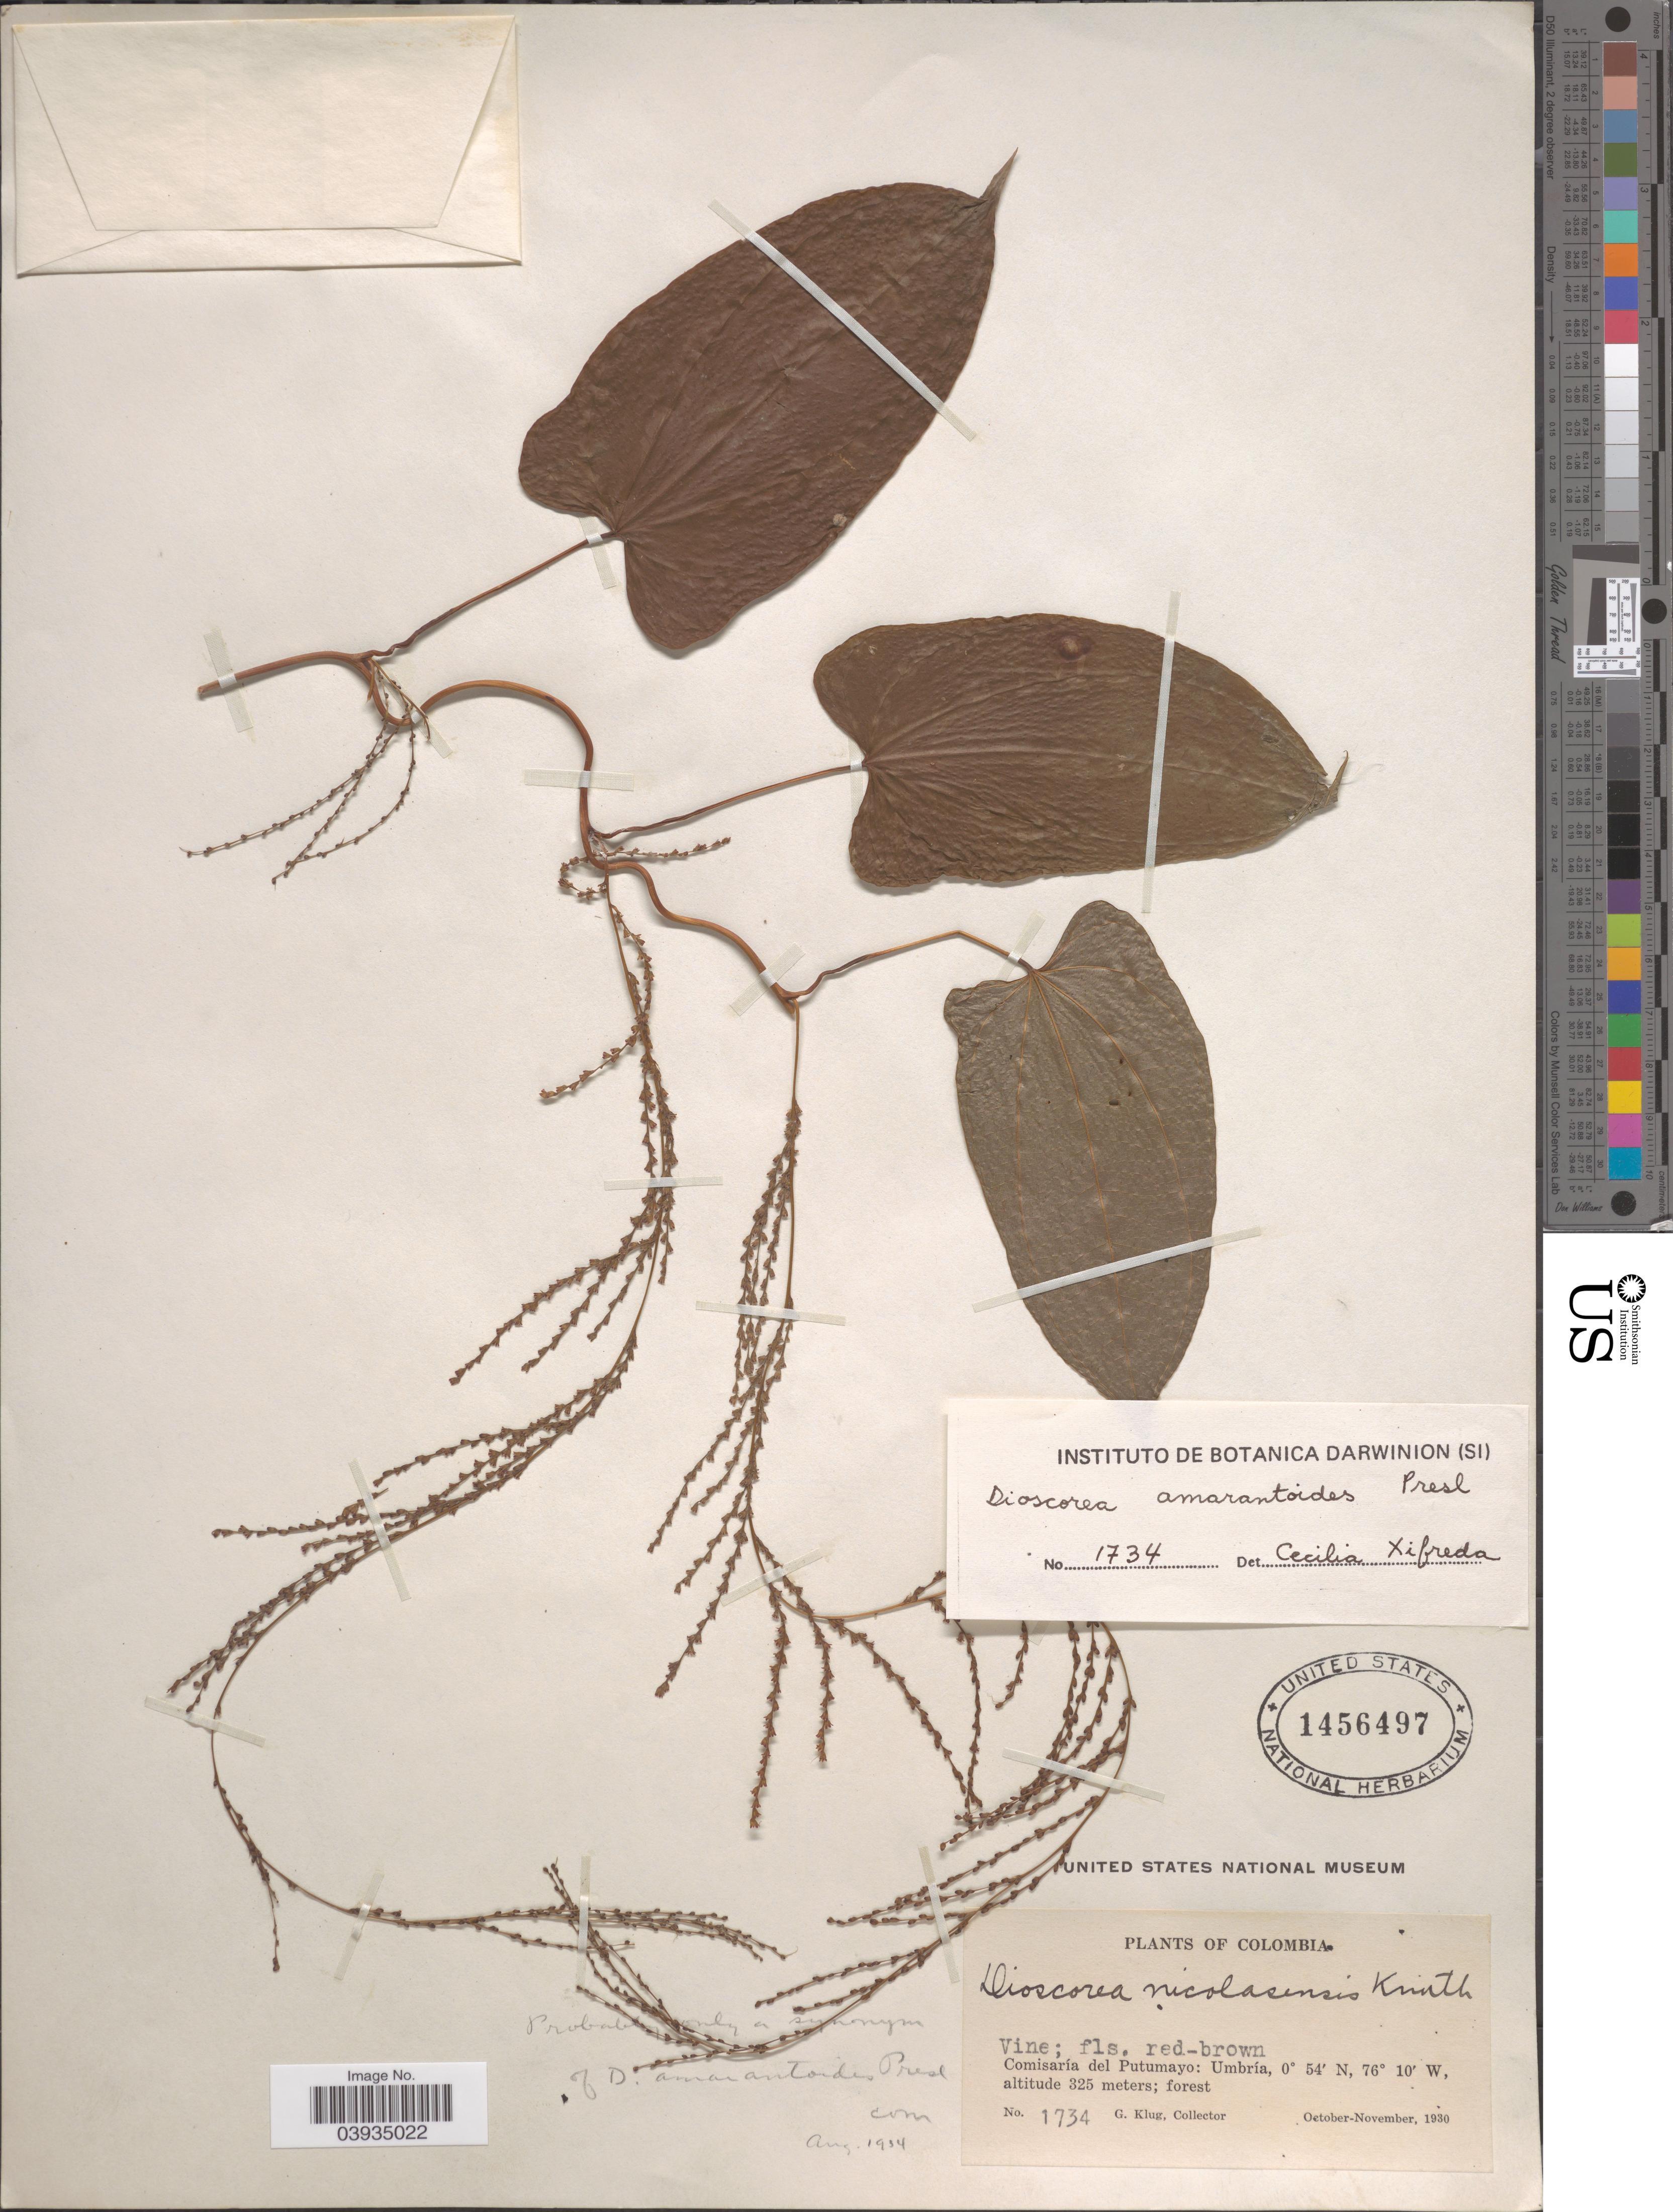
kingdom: Plantae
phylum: Tracheophyta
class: Liliopsida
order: Dioscoreales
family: Dioscoreaceae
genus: Dioscorea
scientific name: Dioscorea amaranthoides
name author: C. Presl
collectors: G. Klug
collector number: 1734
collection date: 1930-10/1930-11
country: Colombia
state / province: Putumayo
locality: Comisaría del Putumayo: Umbría.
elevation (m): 325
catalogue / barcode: US 1456497